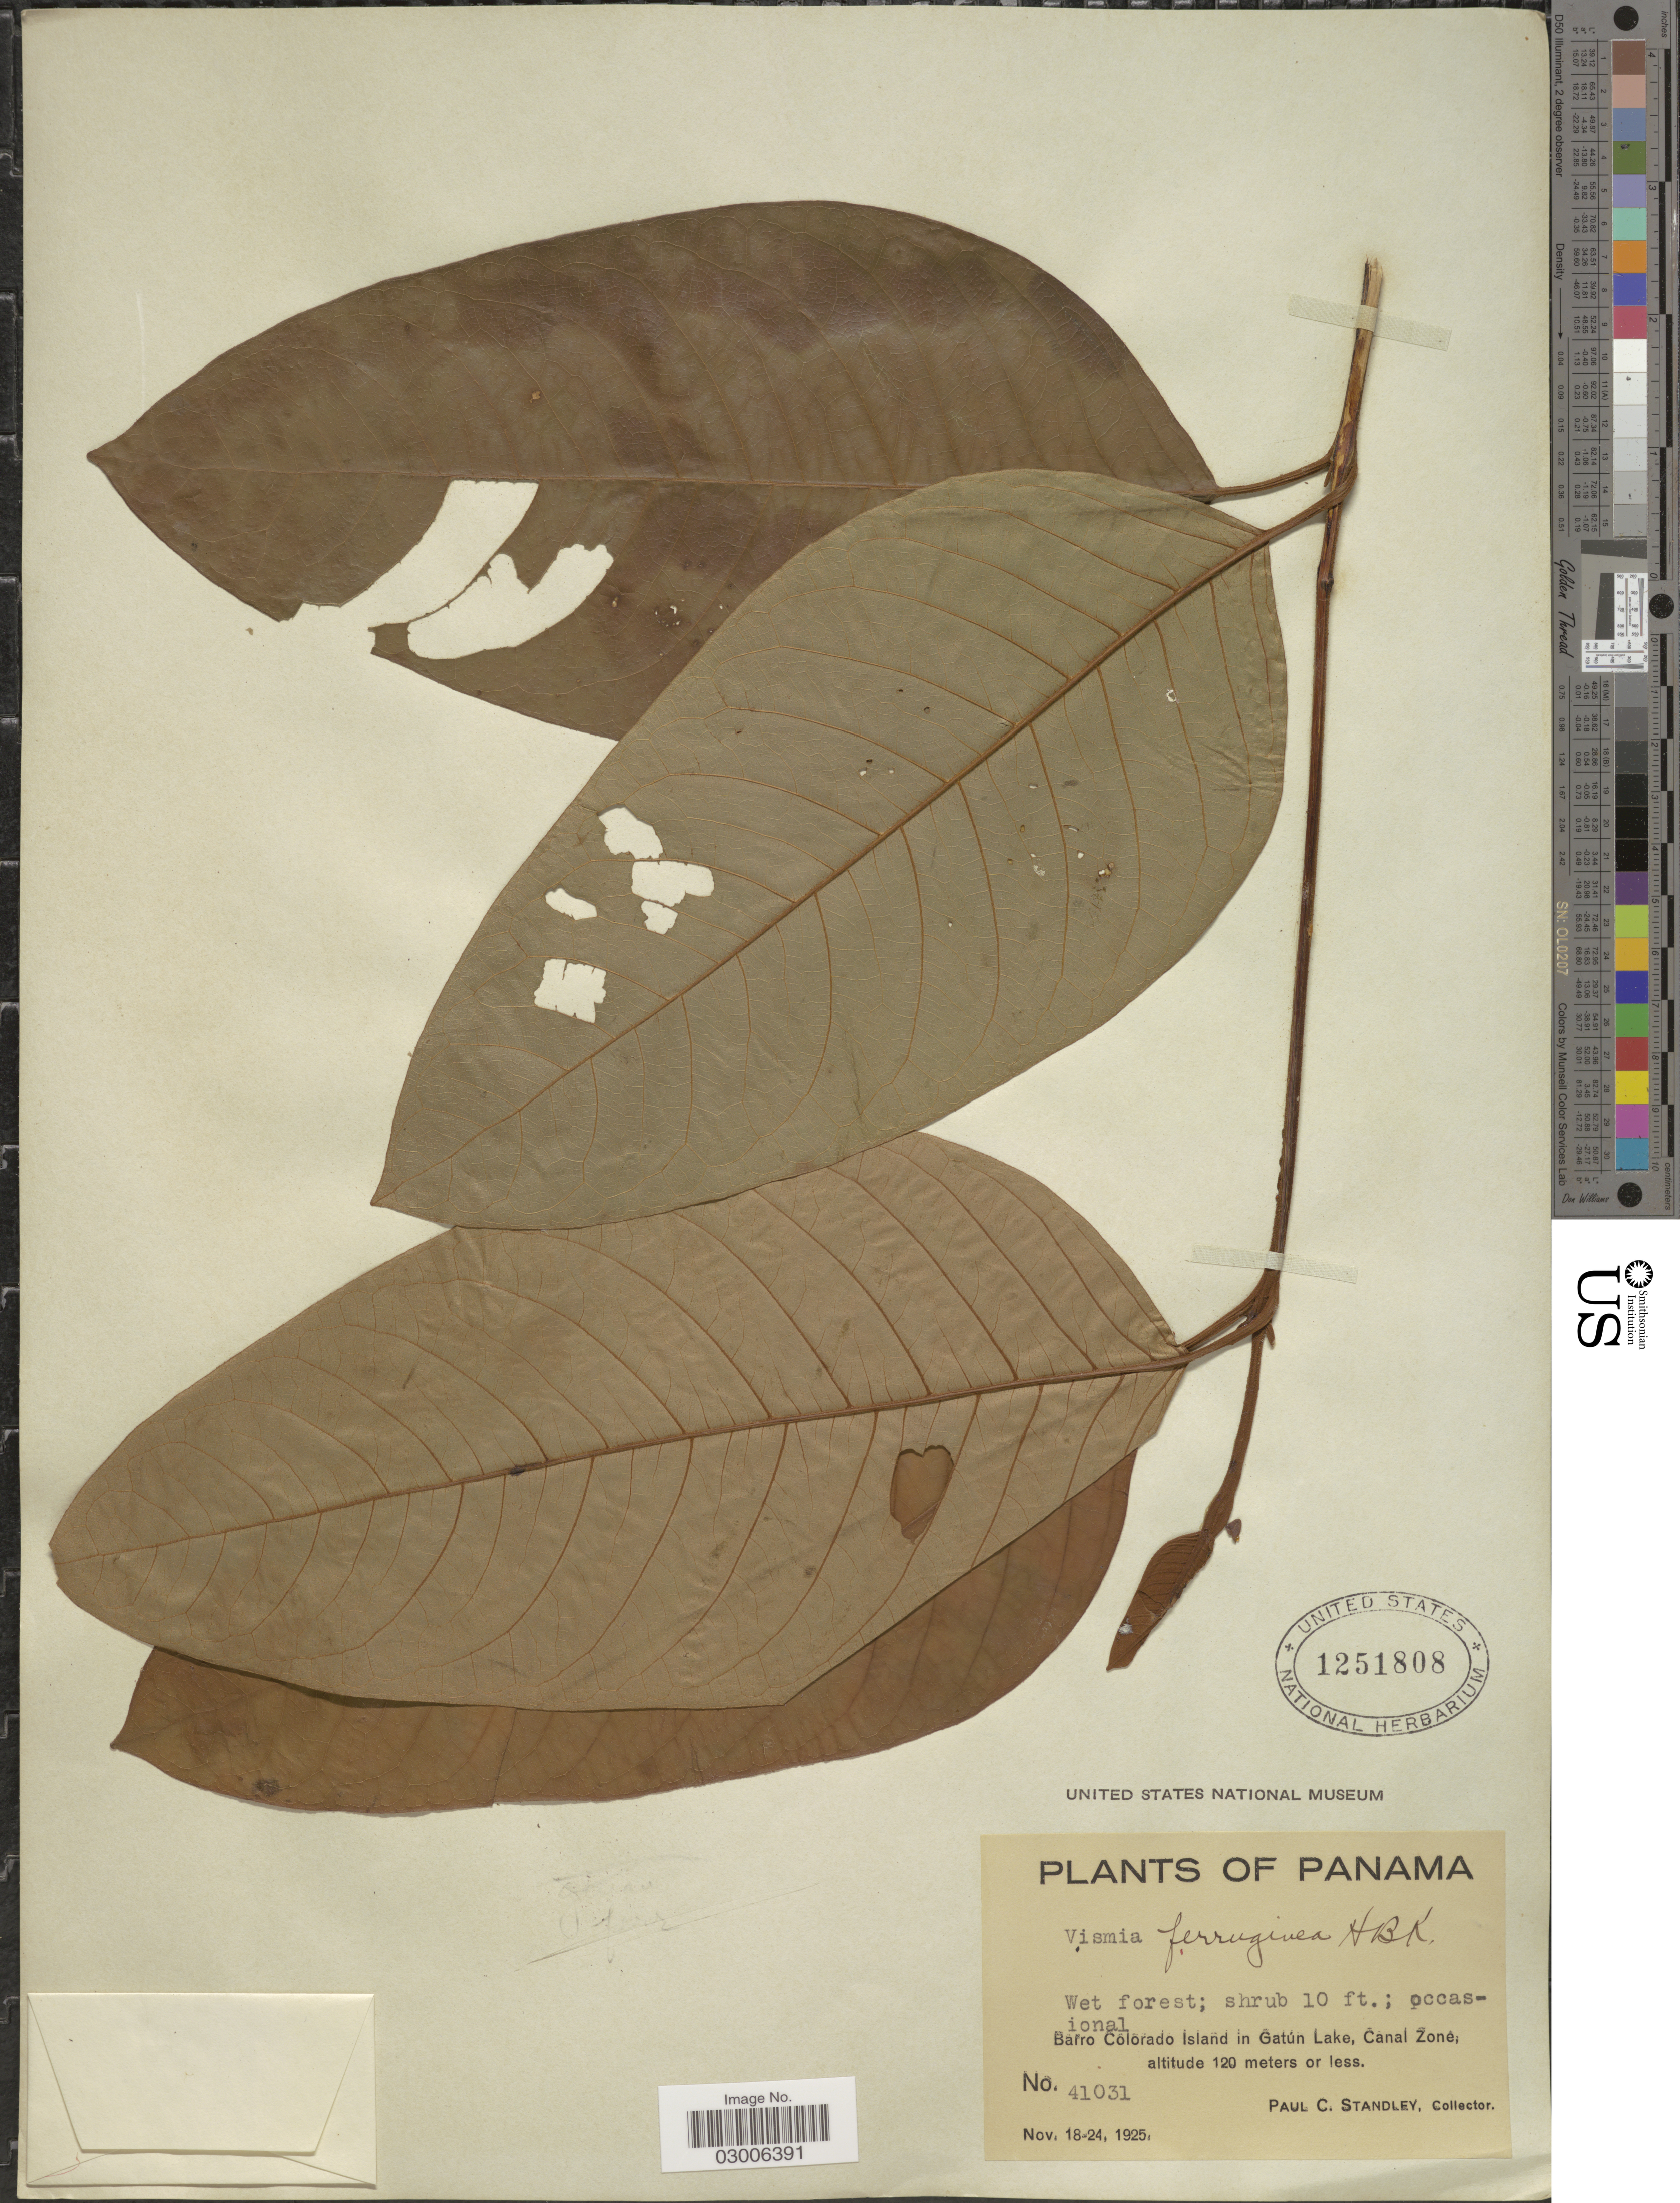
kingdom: Plantae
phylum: Tracheophyta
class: Magnoliopsida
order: Malpighiales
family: Hypericaceae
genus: Vismia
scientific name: Vismia sp.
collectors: P. C. Standley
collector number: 41031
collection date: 1925-11-18/1925-11-24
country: Panama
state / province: Panamá Oeste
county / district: Canal Zone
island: Barro Colorado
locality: Barro Colorado Island in Gatun Lake, Canal Zone.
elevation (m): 120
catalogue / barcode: US 1251808